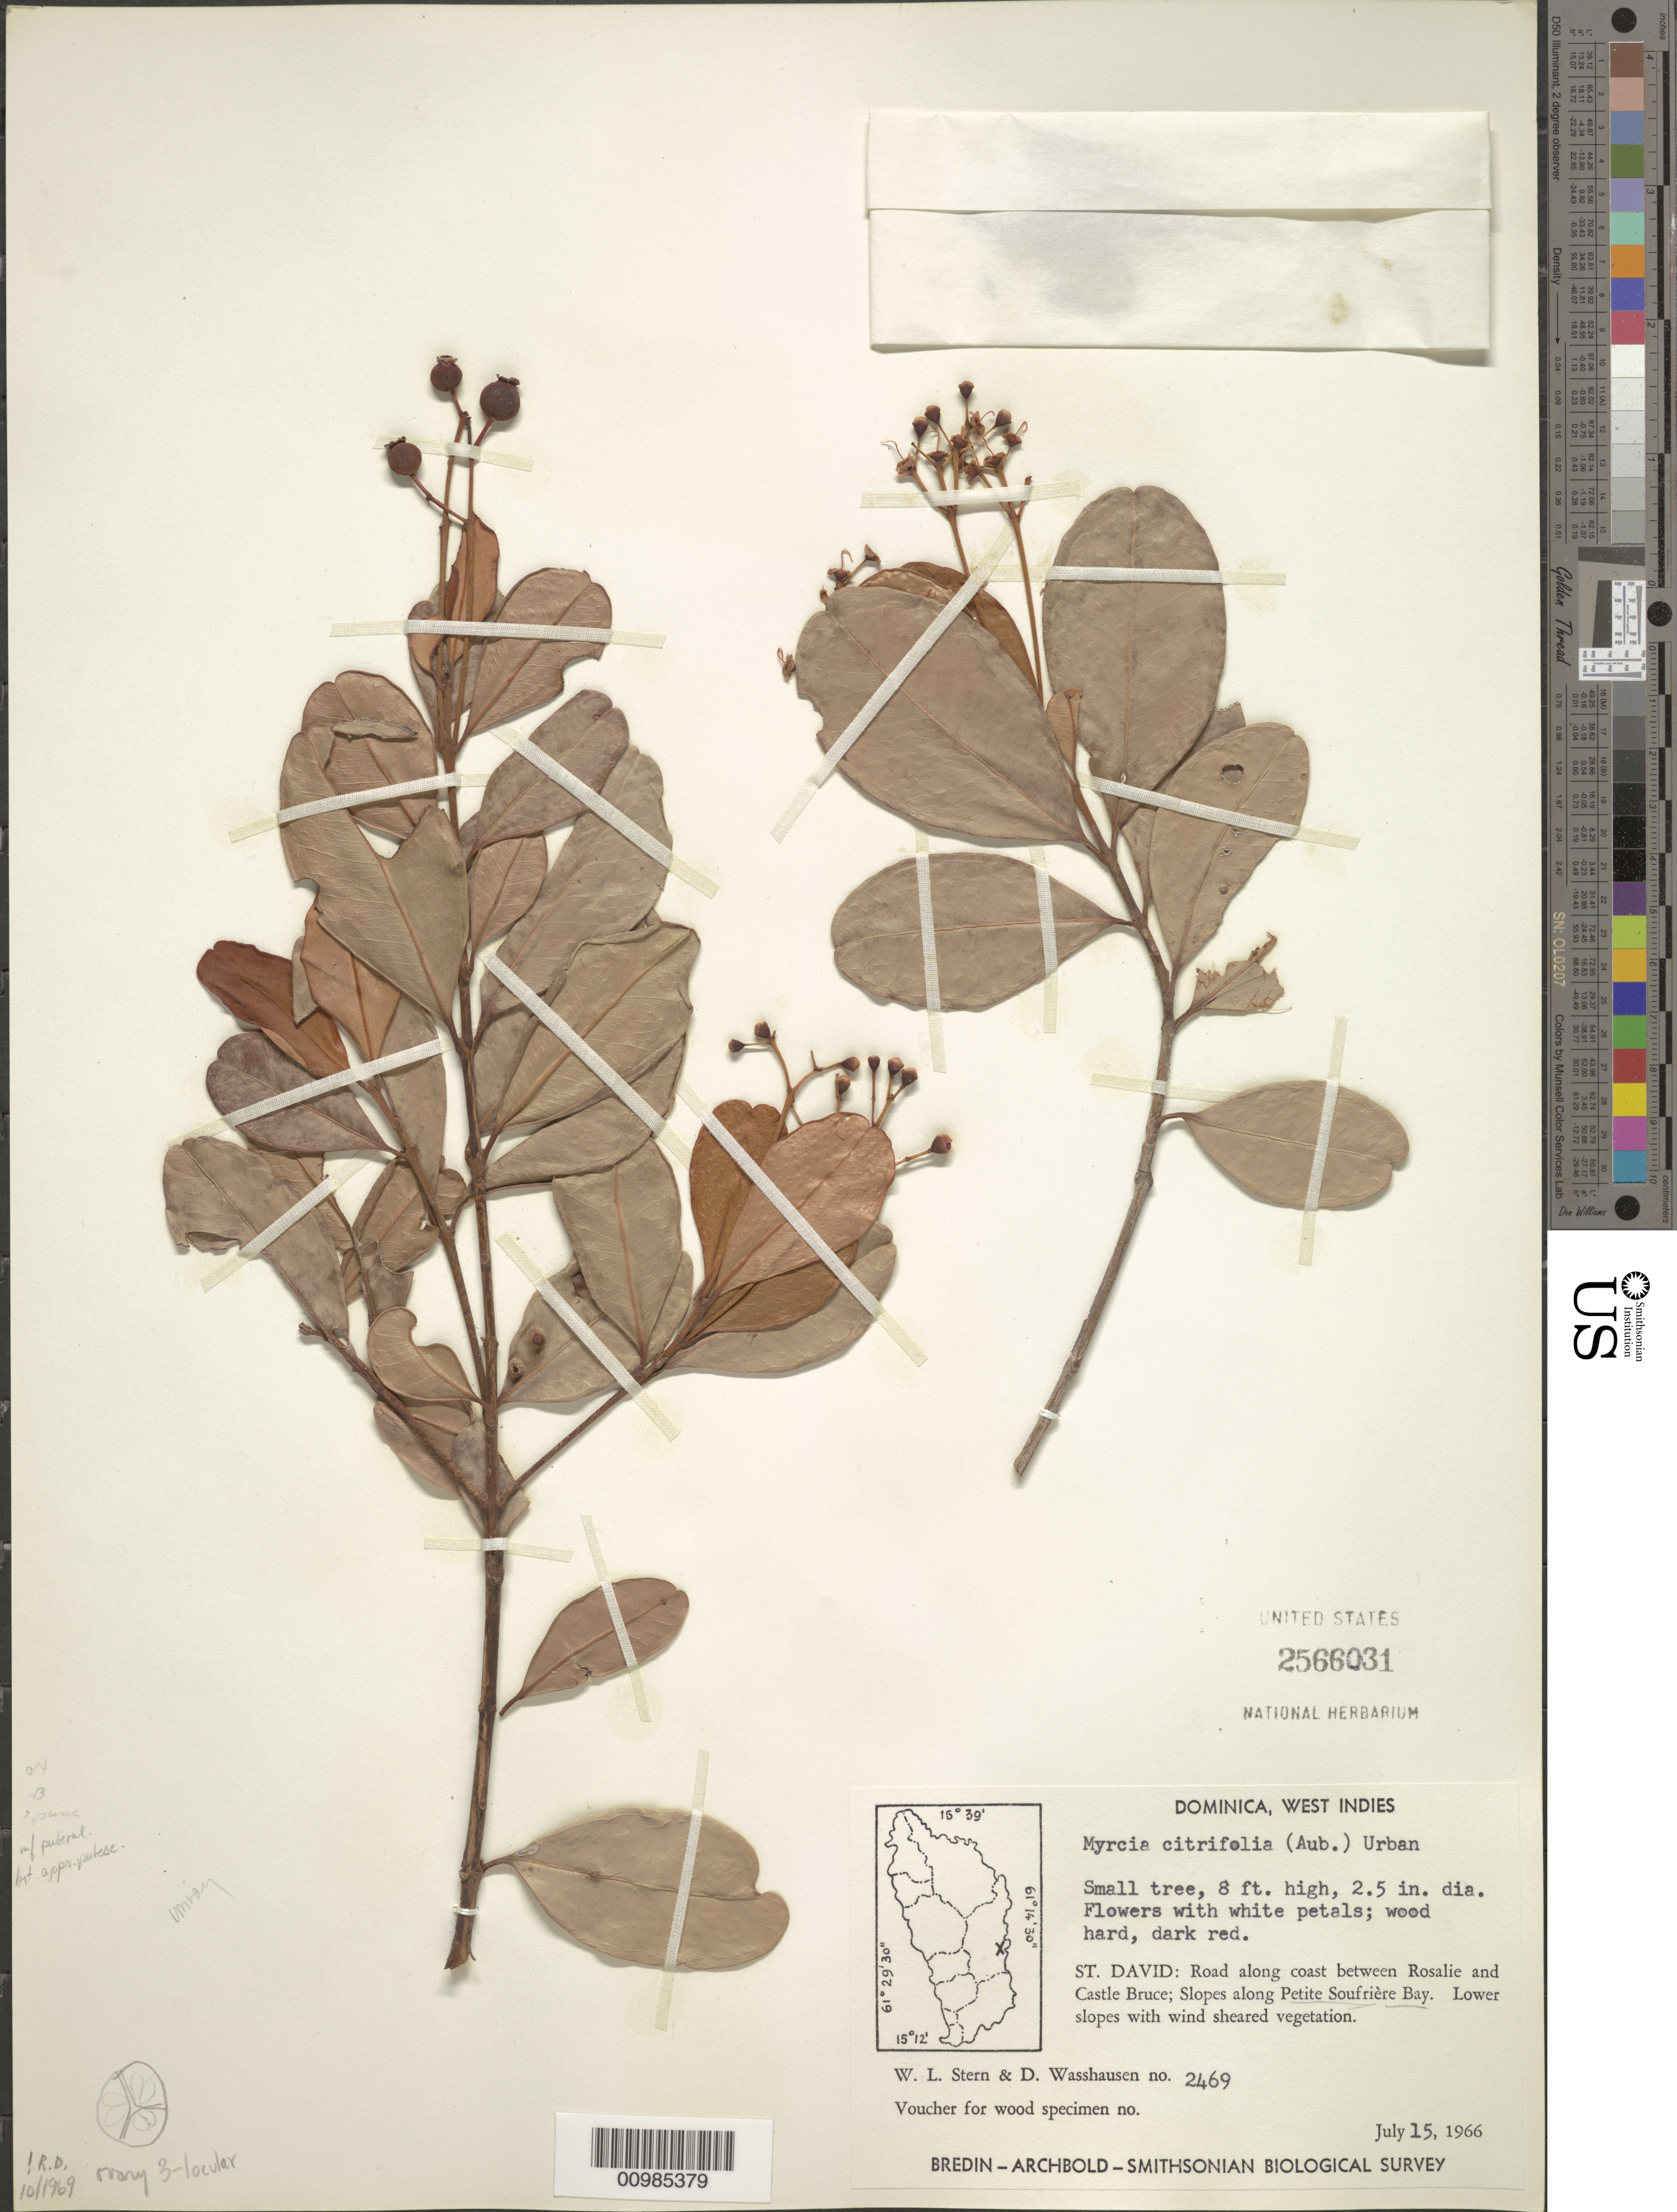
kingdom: Plantae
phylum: Tracheophyta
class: Magnoliopsida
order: Myrtales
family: Myrtaceae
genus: Myrcia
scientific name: Myrcia citrifolia var. imrayana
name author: (Griseb.) Stehlé & Quentin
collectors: W. L. Stern & D. C. Wasshausen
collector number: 2469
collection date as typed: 15 Jul 1966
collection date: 1966-07-15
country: Dominica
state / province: St. David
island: Dominica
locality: Road along coast between Rosalie and Castle Bruce; slopes along Petite Soufrière Bay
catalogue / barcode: US 2566031